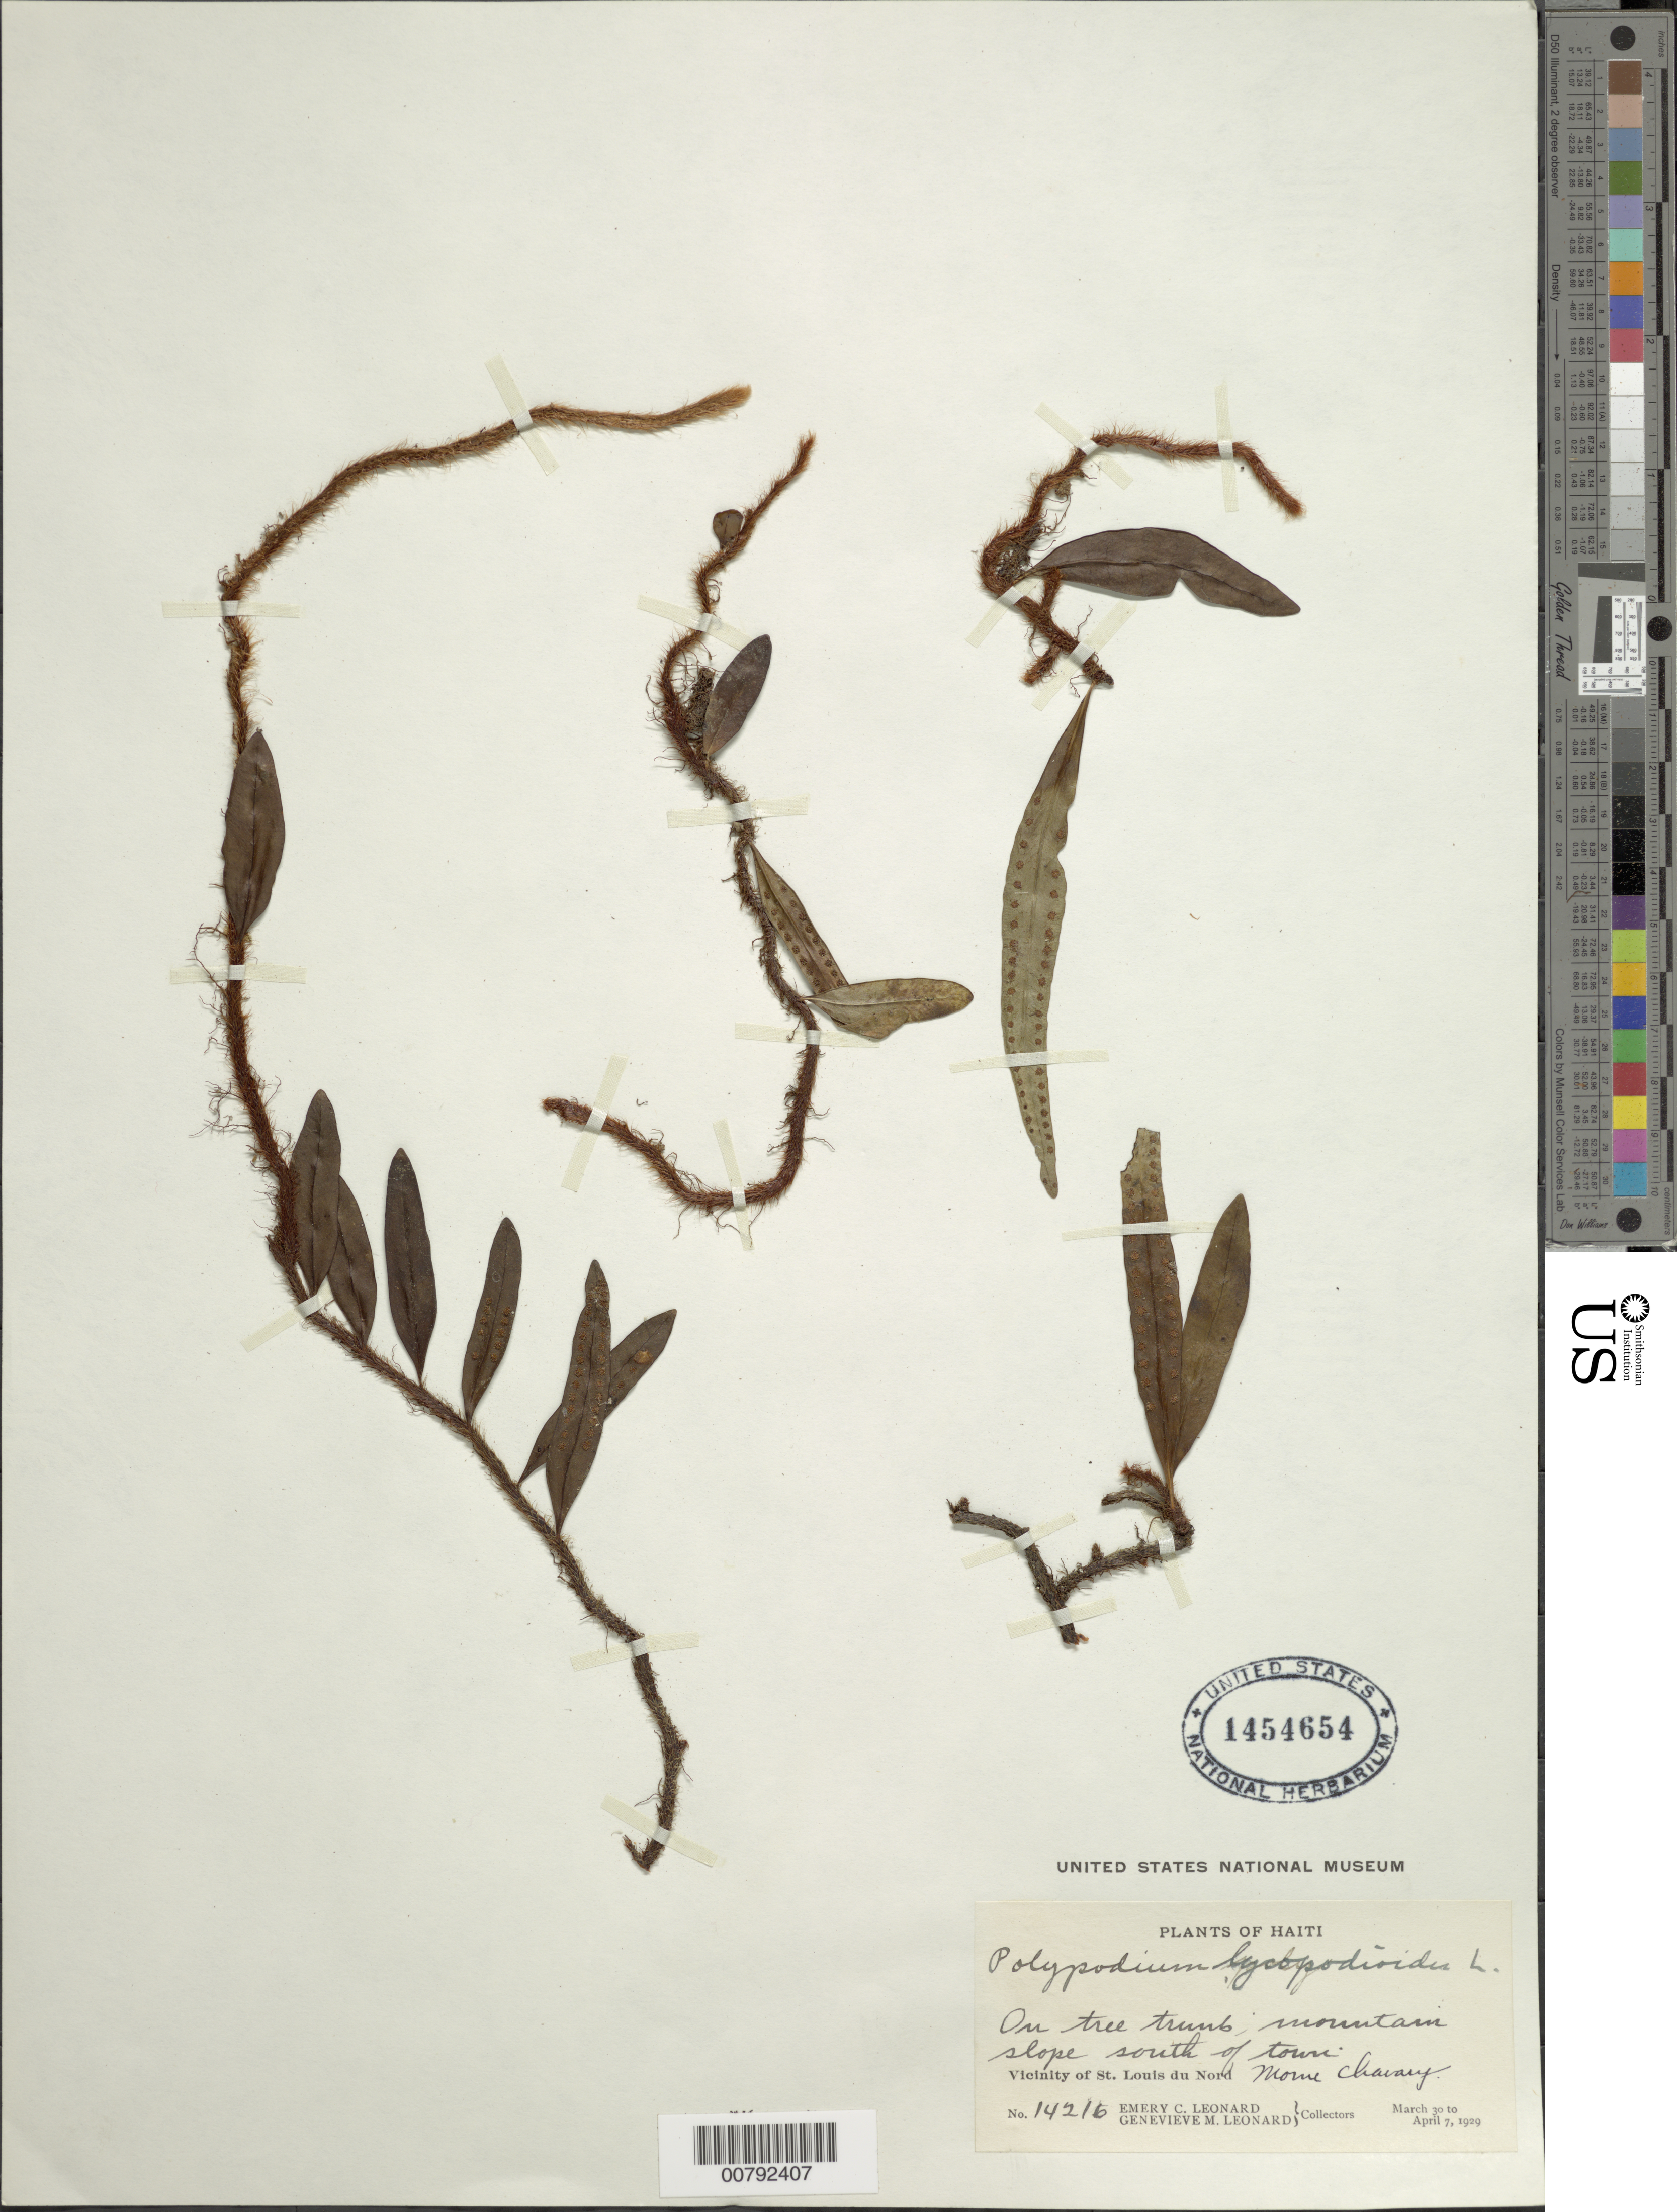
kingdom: Plantae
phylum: Tracheophyta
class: Polypodiopsida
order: Polypodiales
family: Polypodiaceae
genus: Microgramma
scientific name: Microgramma lycopodioides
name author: (L.) Copel.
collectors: E. C. Leonard & G. M. Leonard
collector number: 14216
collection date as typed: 30 Mar 1929 07 Apr 1929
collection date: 1929-03-30/1929-04-07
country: Haiti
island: Hispaniola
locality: St. Louis du Nord, Morne Chavary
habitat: Mountain slope, on tree trunk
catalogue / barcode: US 1454654